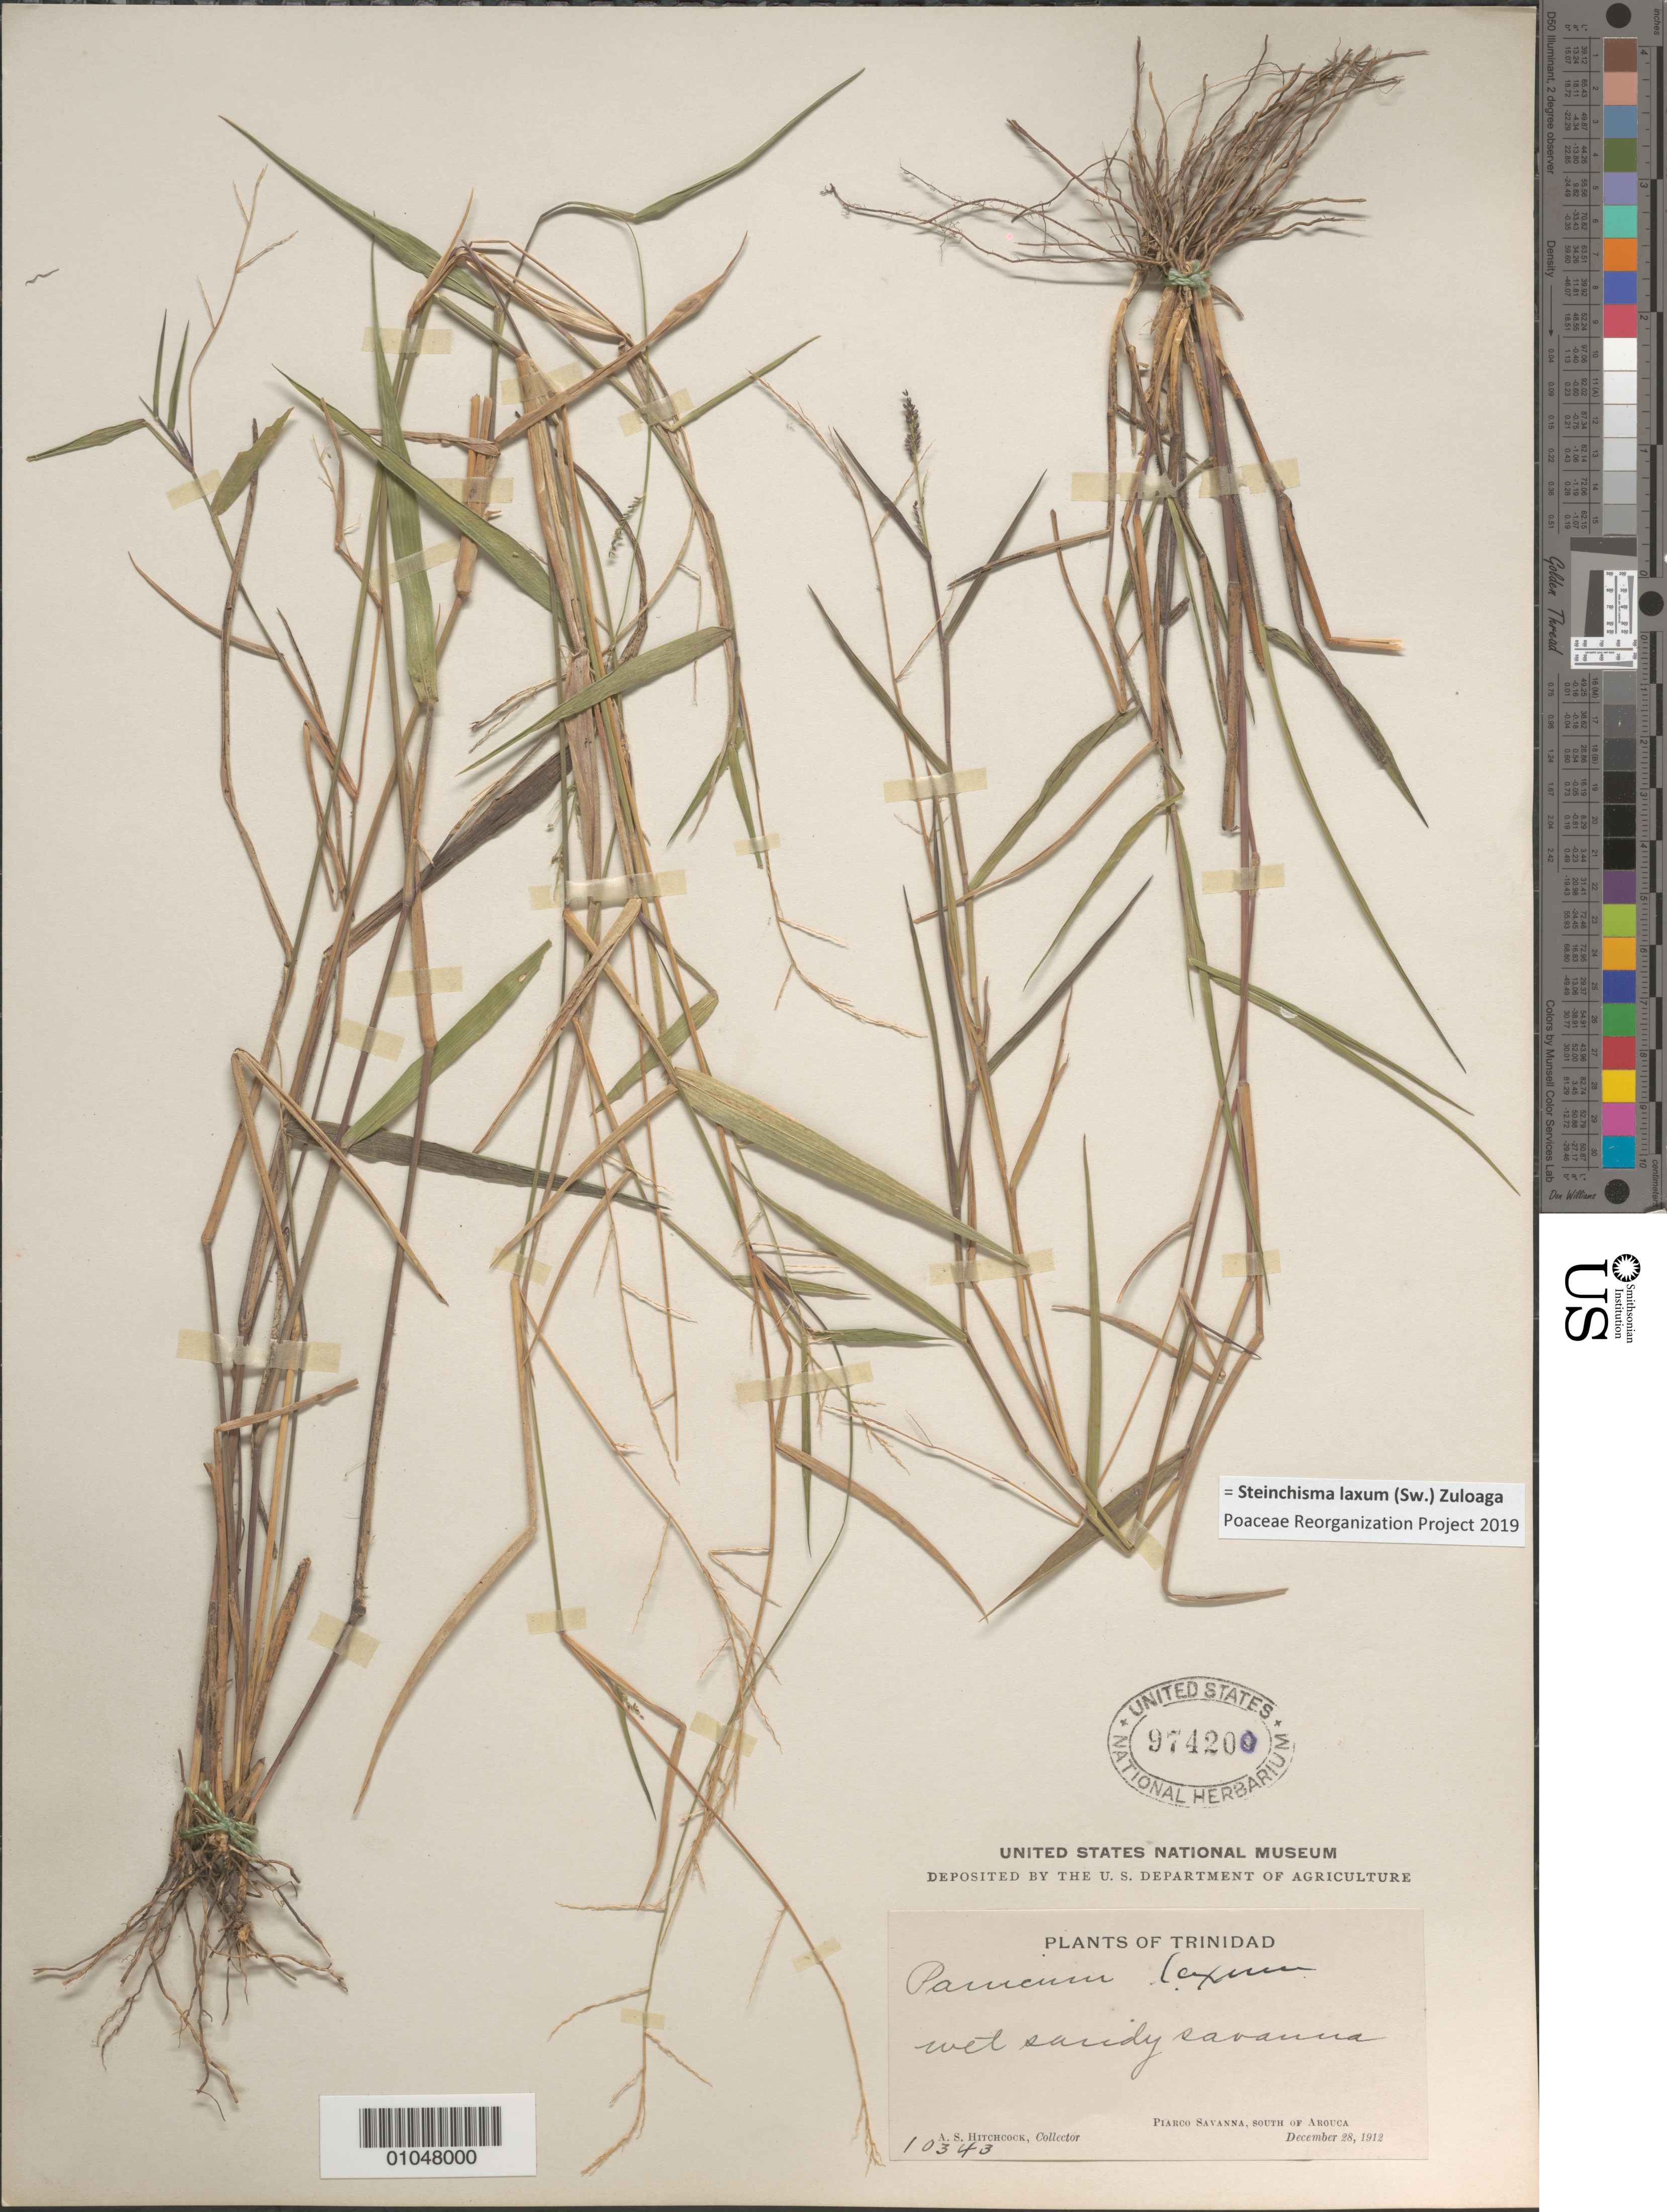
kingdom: Plantae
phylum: Tracheophyta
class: Liliopsida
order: Poales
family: Poaceae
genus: Panicum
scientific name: Panicum laxum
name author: Sw.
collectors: A. S. Hitchcock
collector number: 10343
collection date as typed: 28 Dec 1912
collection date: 1912-12-28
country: Trinidad and Tobago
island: Trinidad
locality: Piarco Savanna, S of Arouca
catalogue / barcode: US 974200